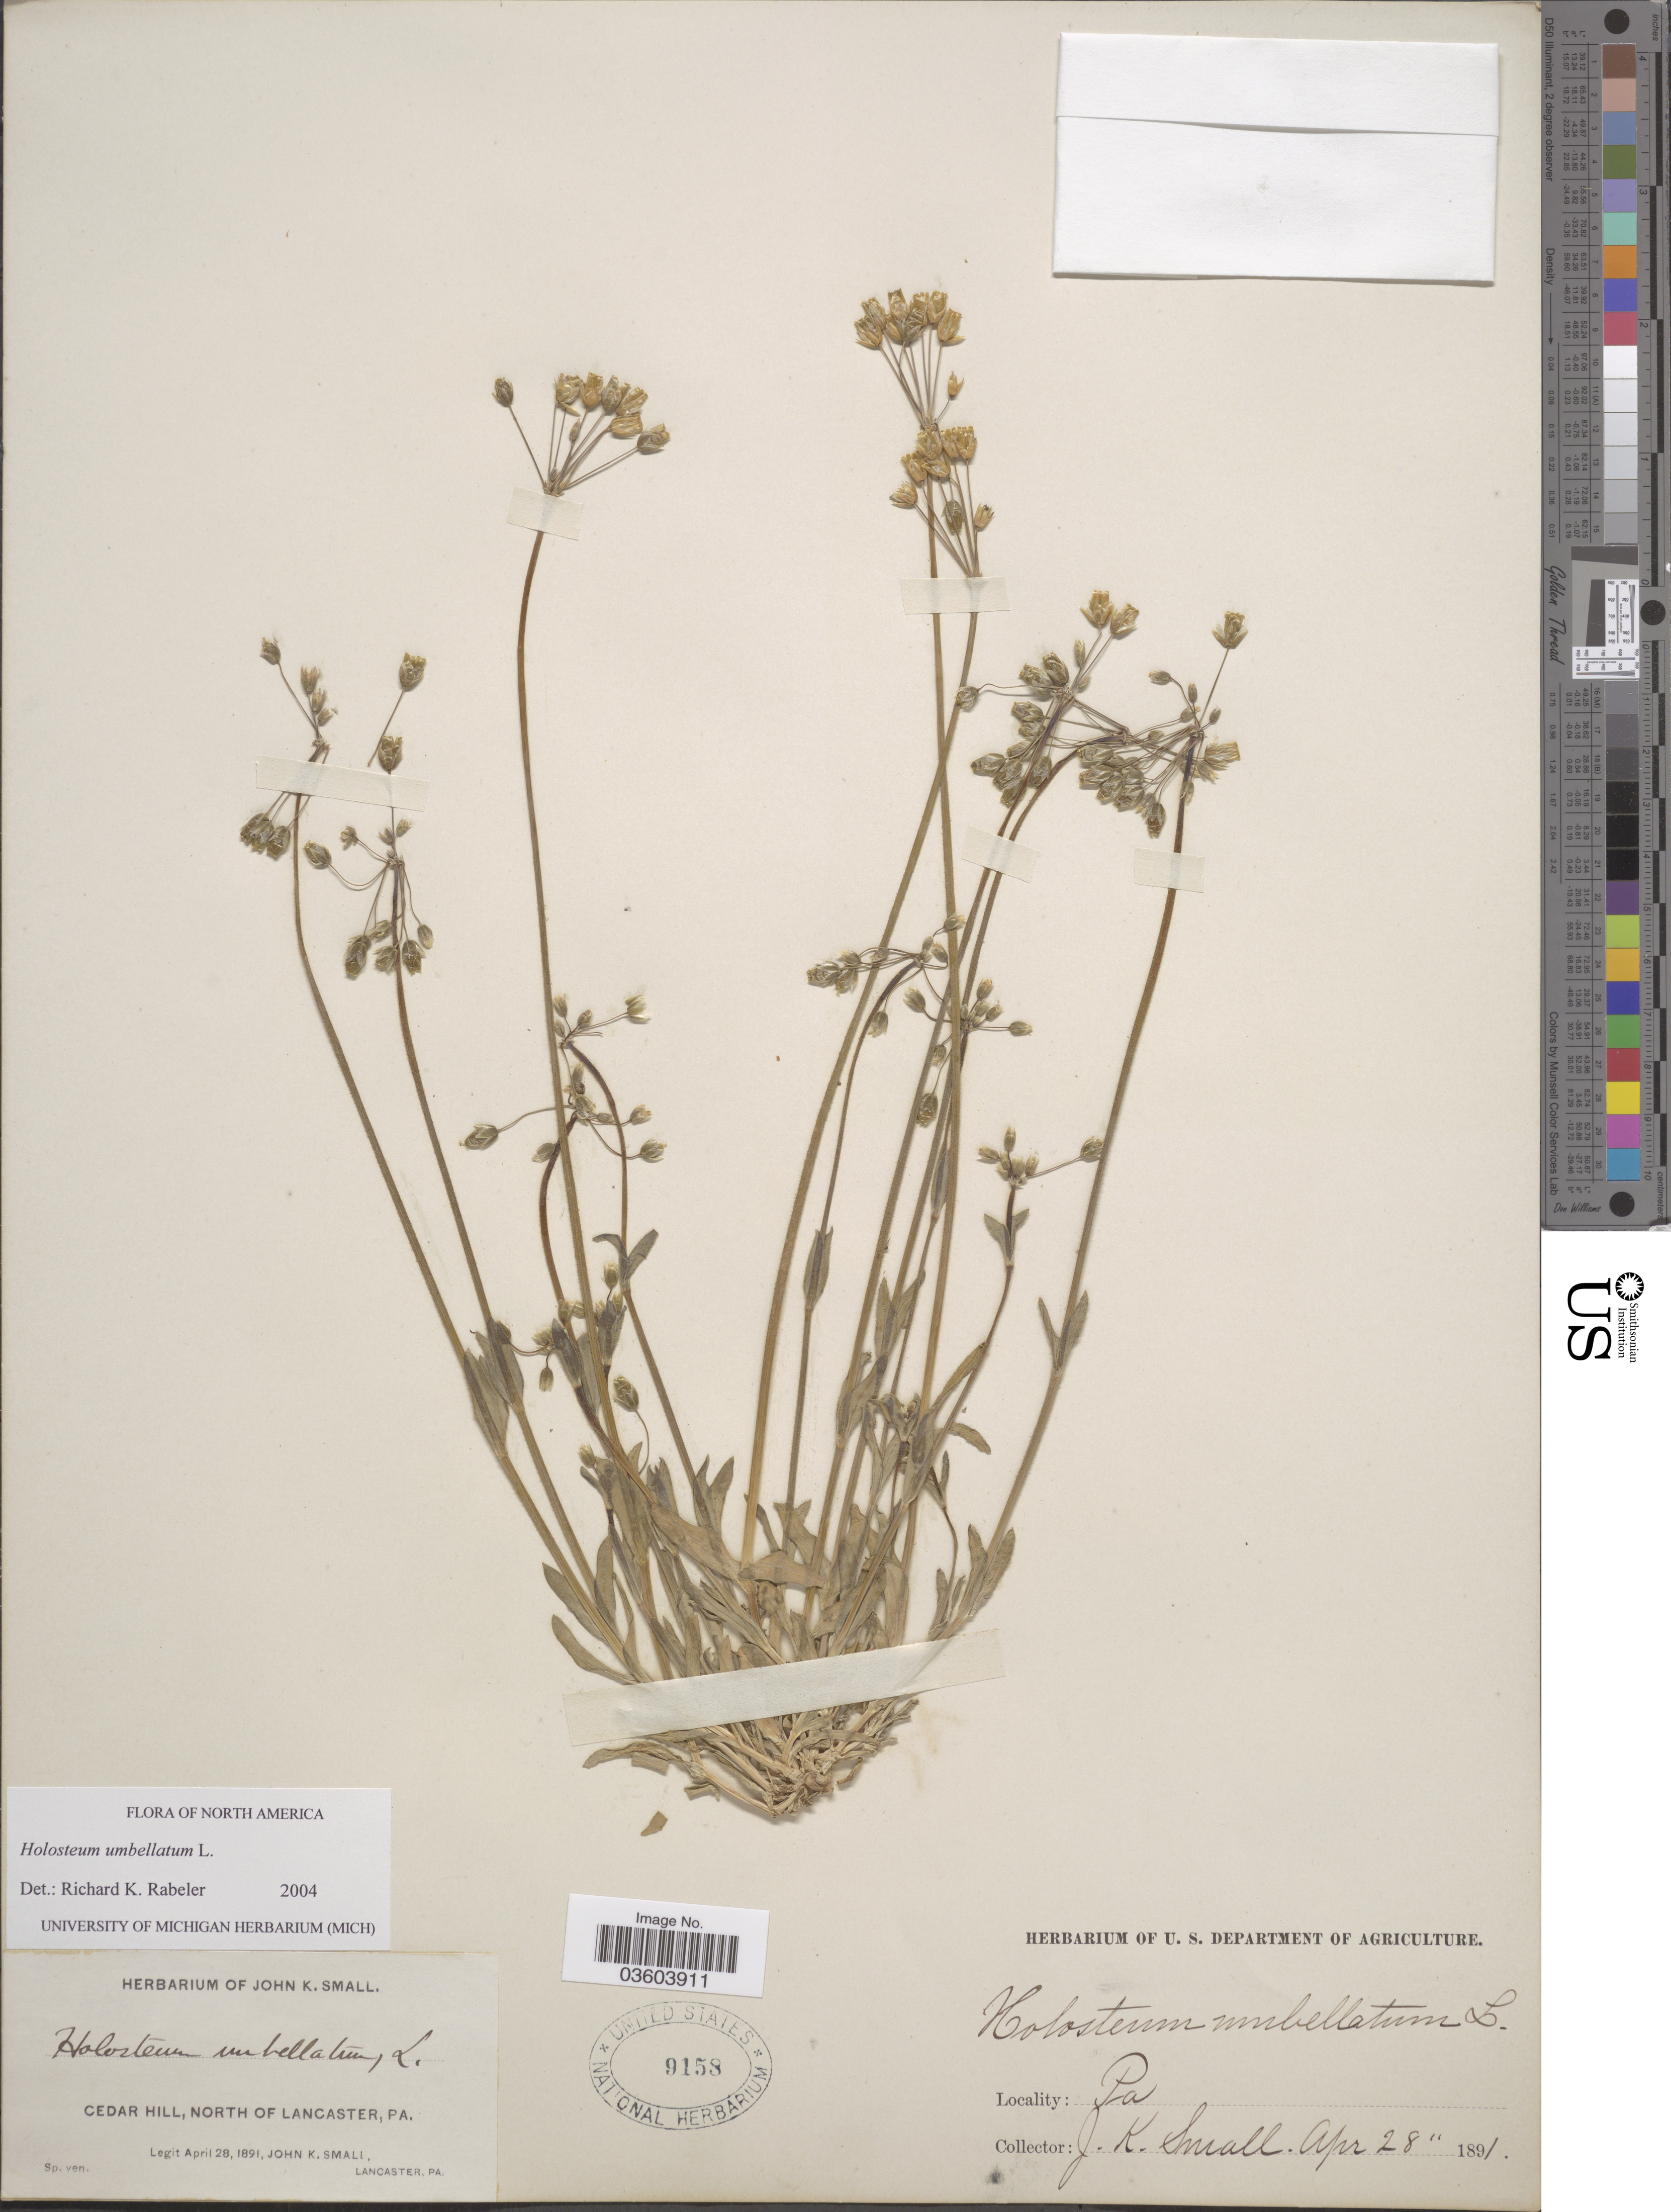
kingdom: Plantae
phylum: Tracheophyta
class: Magnoliopsida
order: Caryophyllales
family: Caryophyllaceae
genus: Holosteum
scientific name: Holosteum umbellatum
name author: L.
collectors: J. K. Small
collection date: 1891-04-28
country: United States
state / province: Pennsylvania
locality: Cedar Hill, North of Lancaster.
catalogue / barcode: US 9158